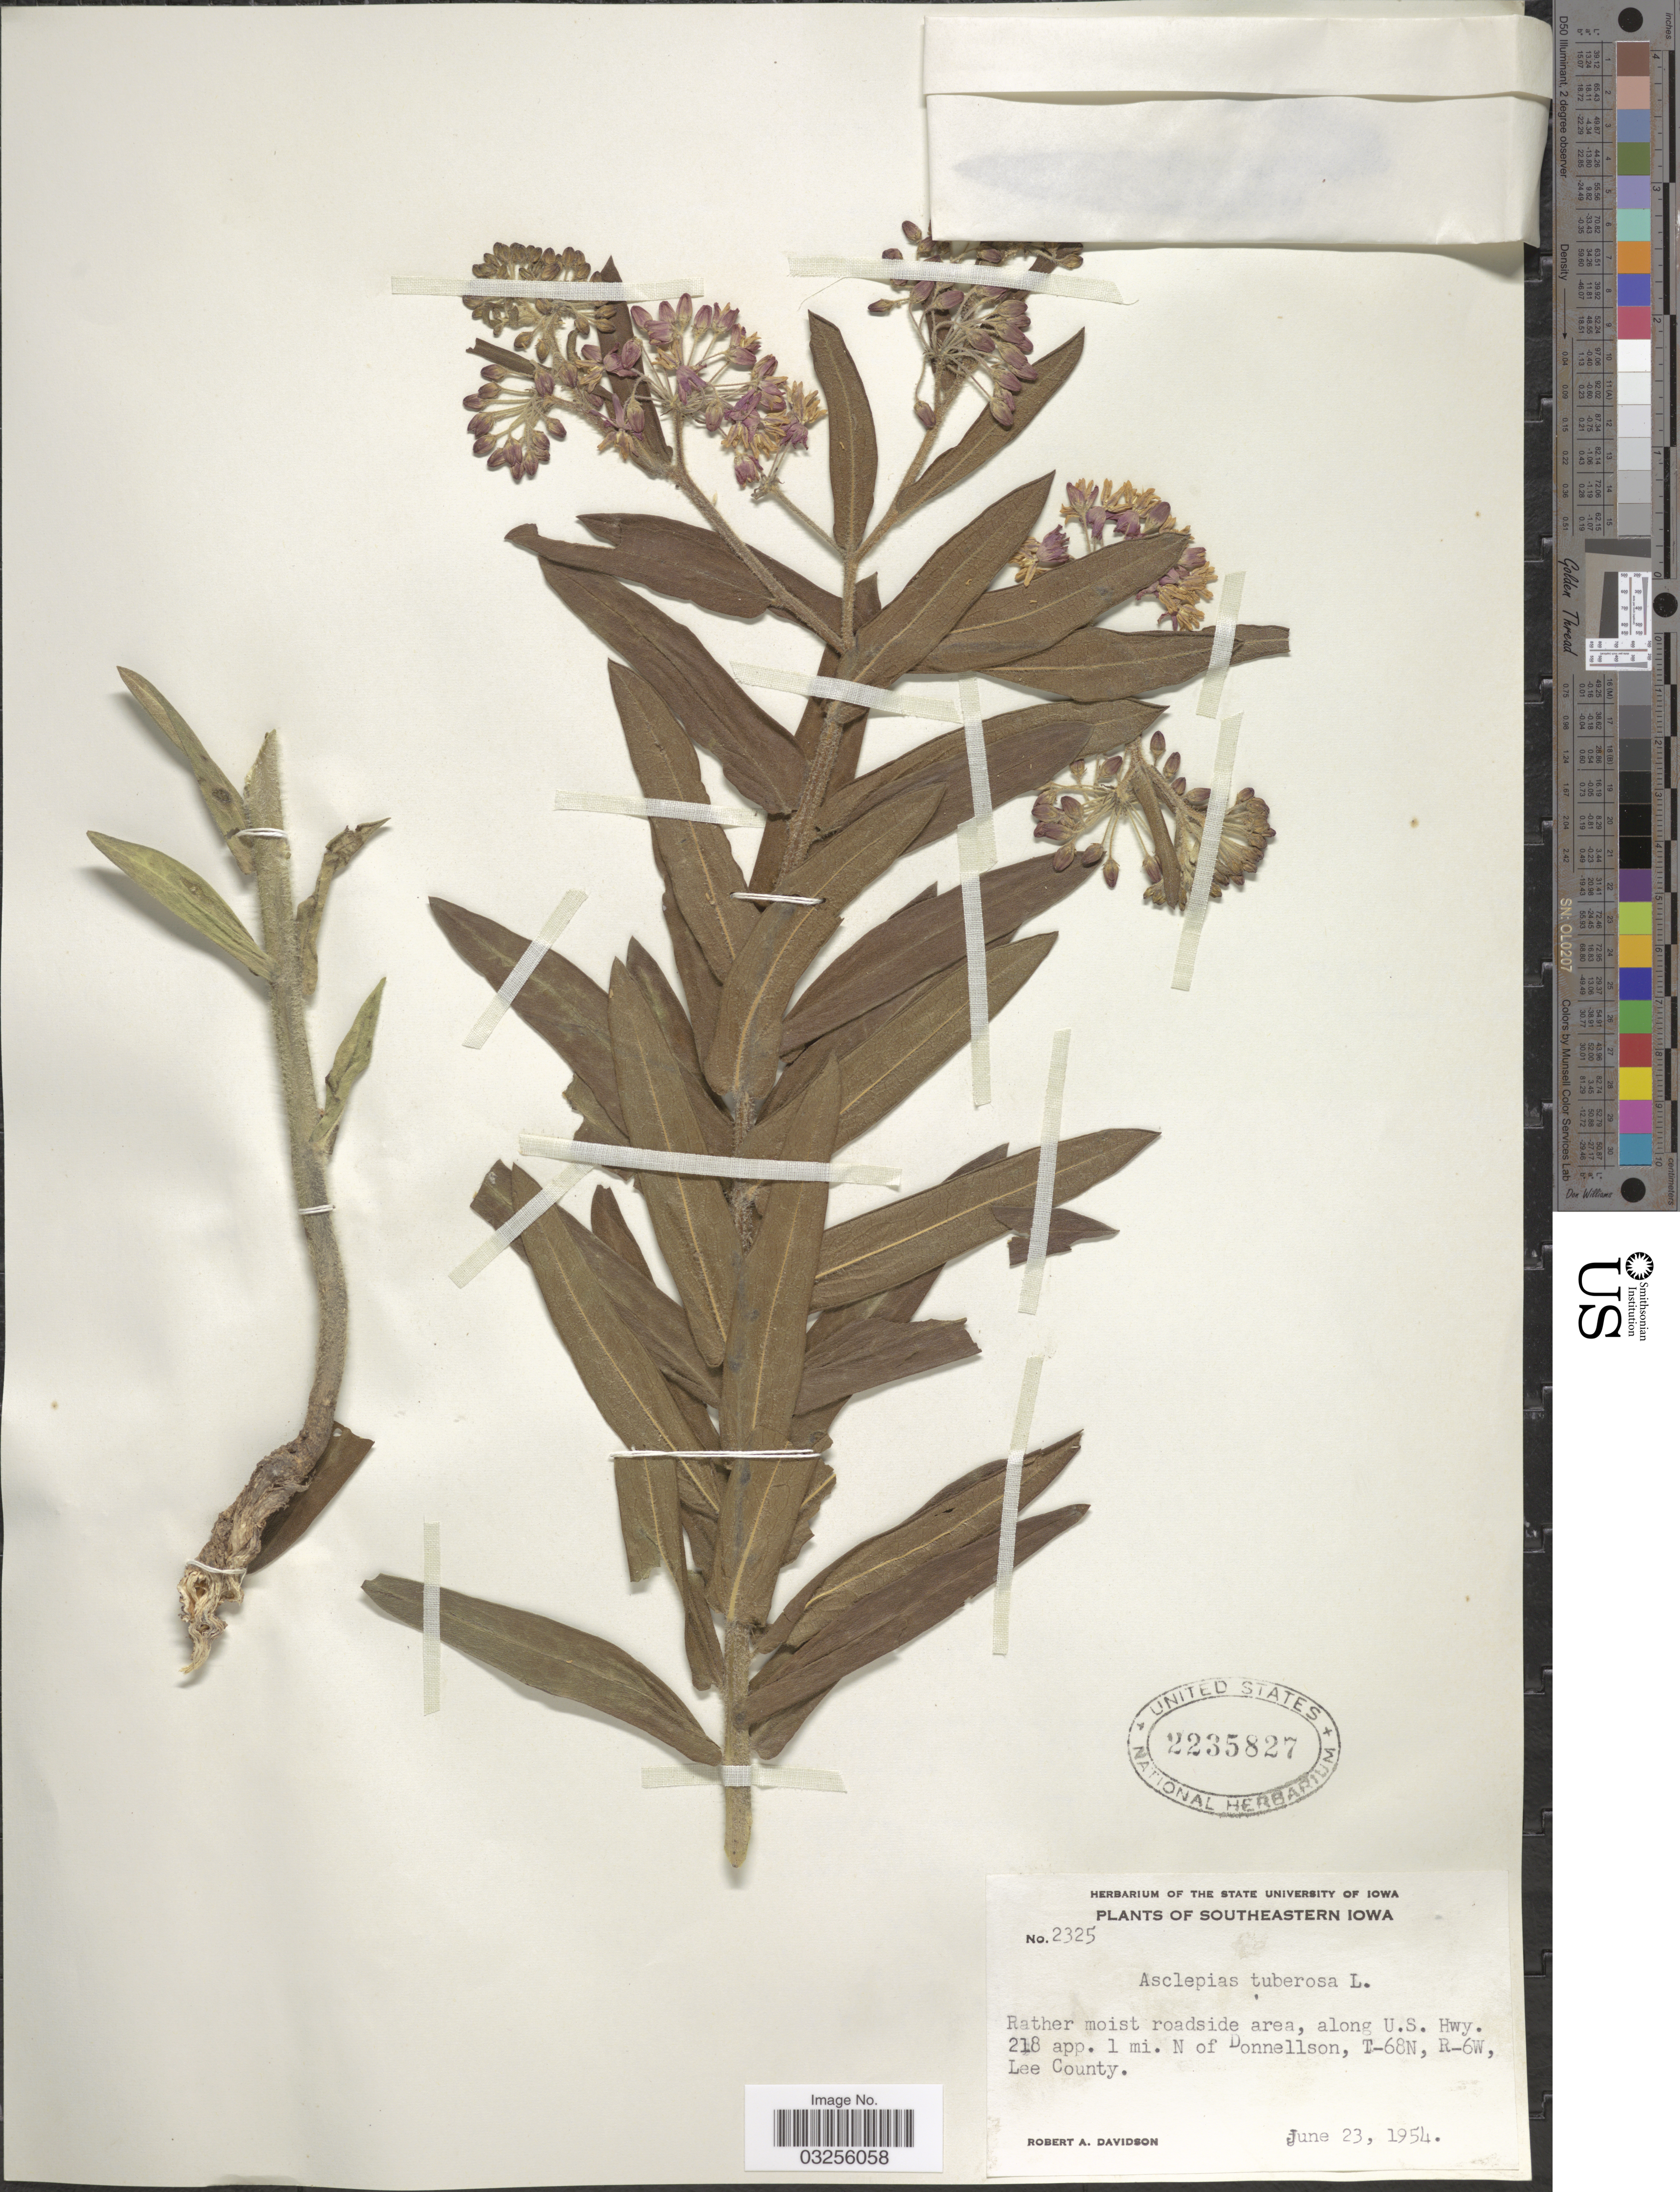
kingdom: Plantae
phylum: Tracheophyta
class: Magnoliopsida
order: Gentianales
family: Apocynaceae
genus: Asclepias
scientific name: Asclepias tuberosa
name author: L.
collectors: R. A. Davidson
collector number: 2325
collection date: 1954-06-23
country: United States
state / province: Iowa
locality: Southeastern Iowa. Along U. S. Hwy. 218 app. 1 mi. N of Donnellson, T-68N, R-6W, Lee County.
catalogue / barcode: US 2235827